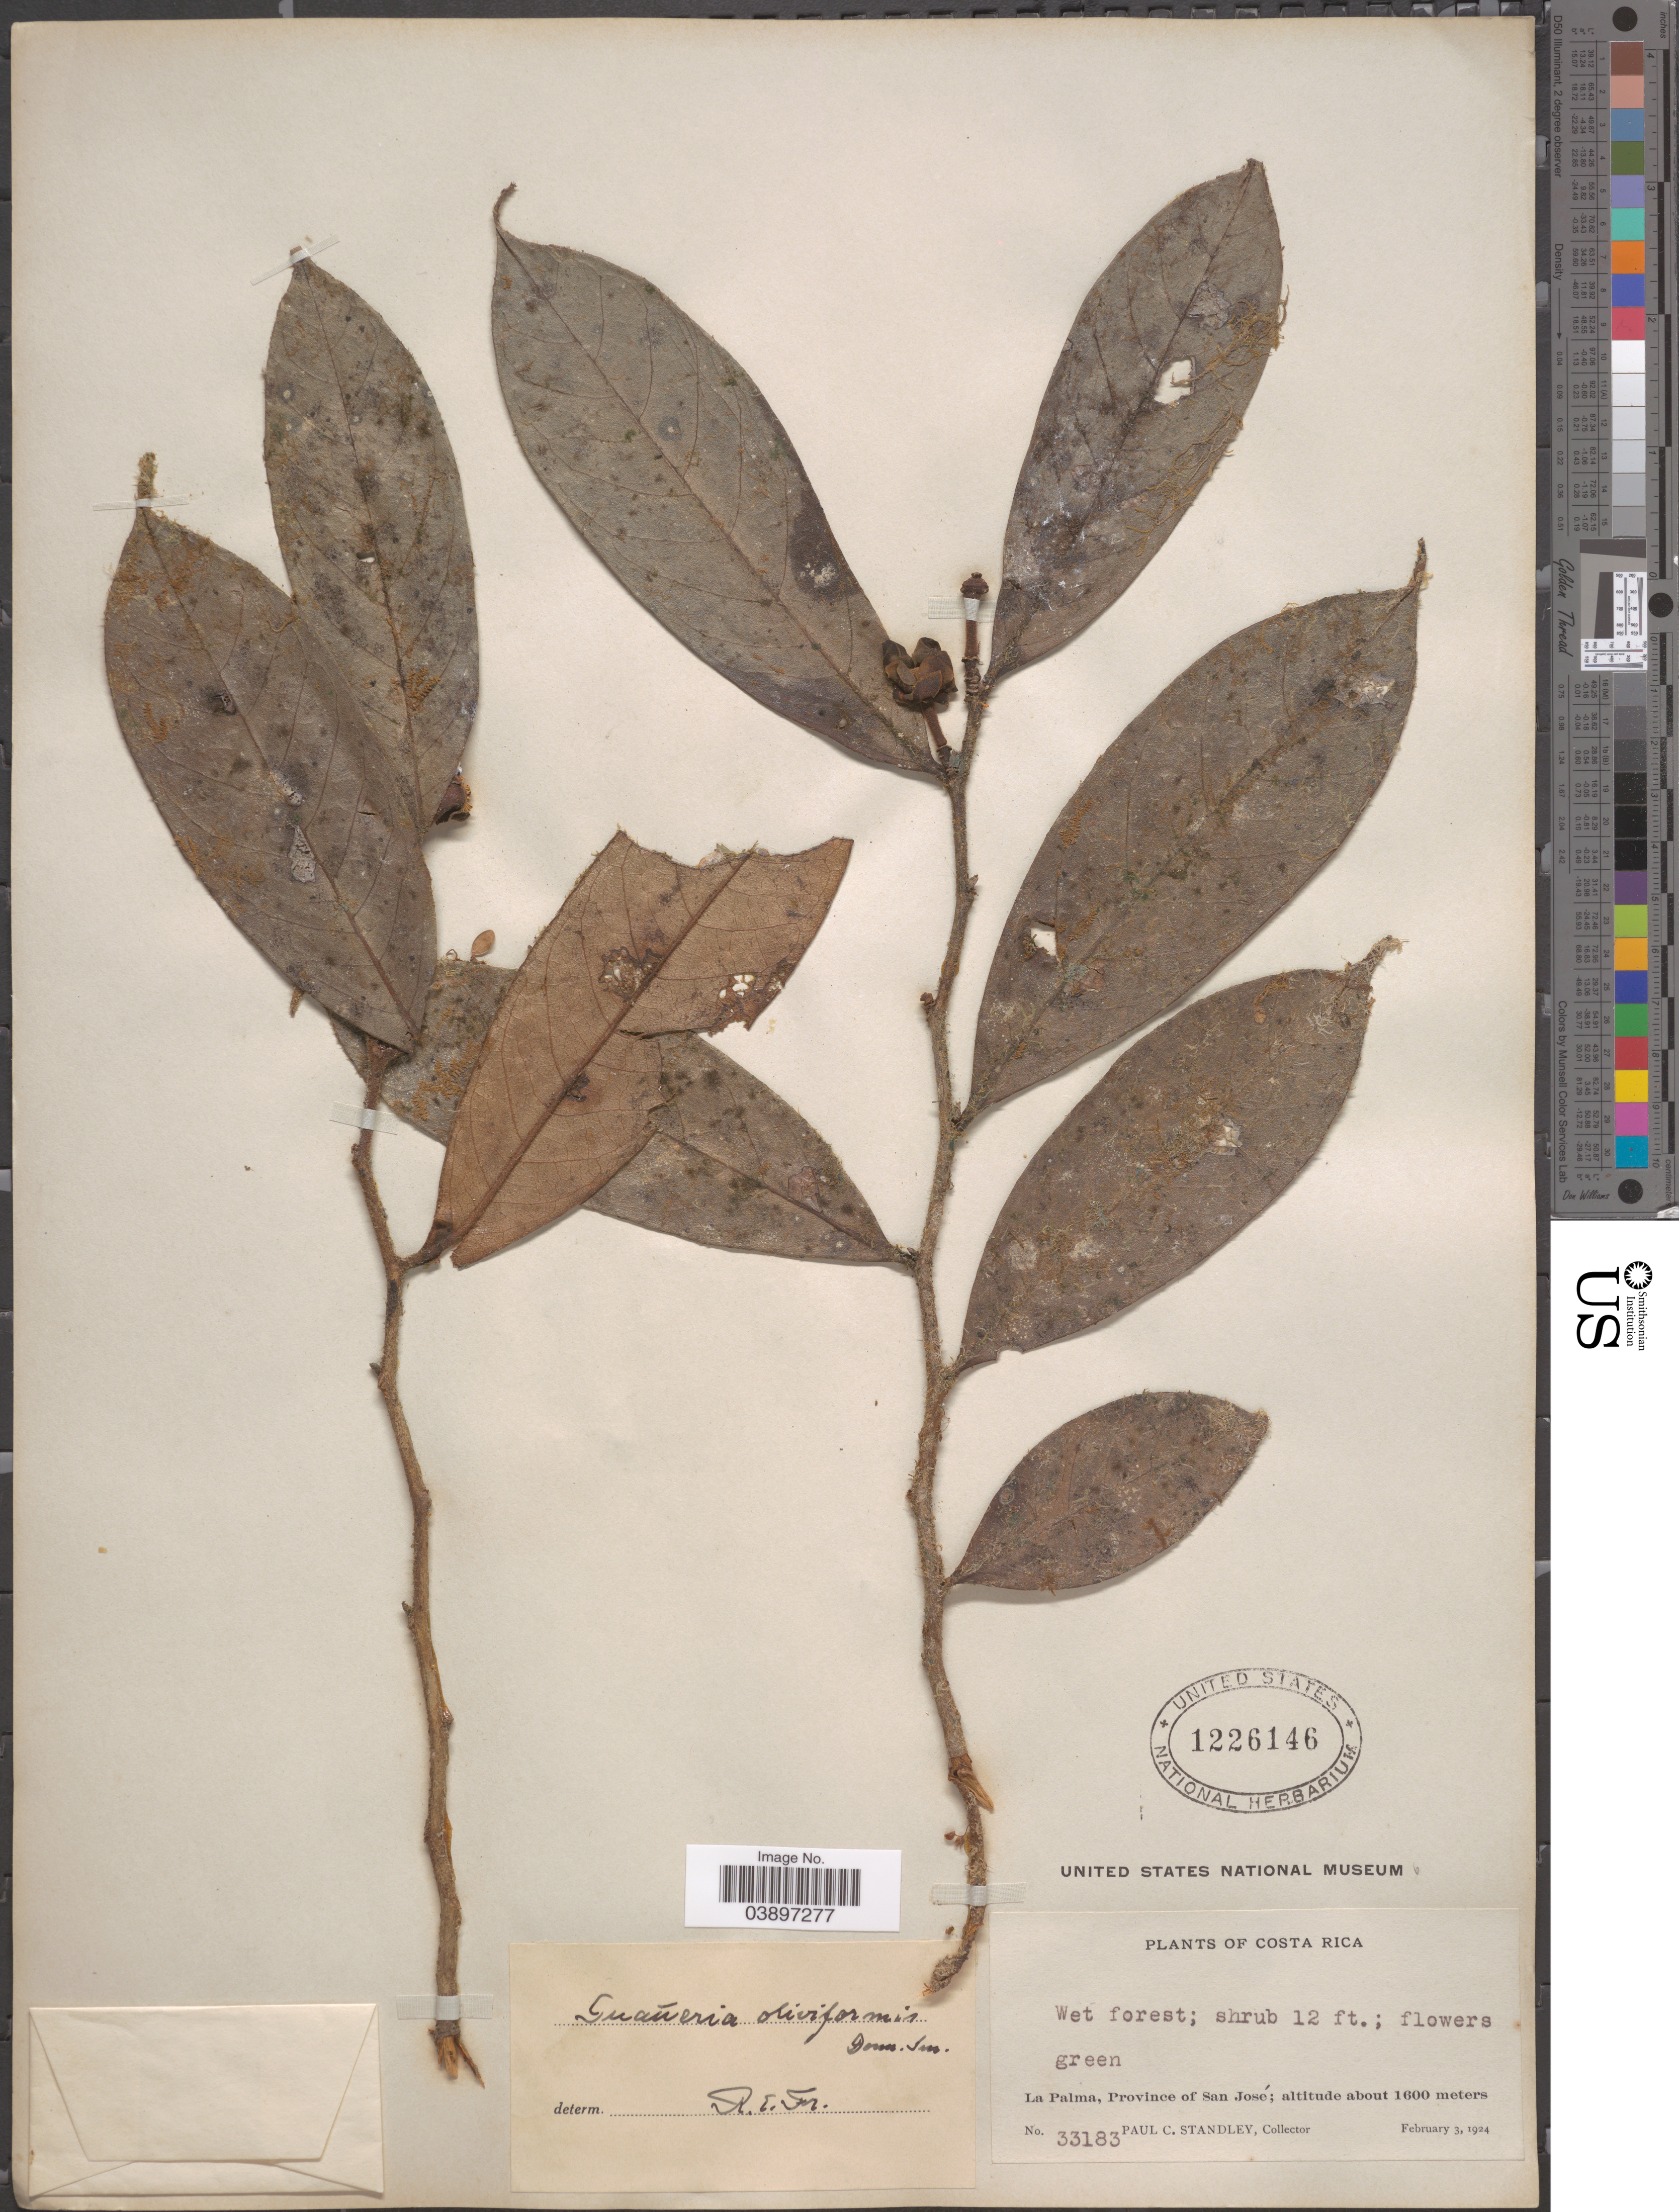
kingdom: Plantae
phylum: Tracheophyta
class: Magnoliopsida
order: Magnoliales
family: Annonaceae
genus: Guatteria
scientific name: Guatteria oliviformis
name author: Donn. Sm.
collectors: P. C. Standley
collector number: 33183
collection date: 1924-02-03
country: Costa Rica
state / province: San José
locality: La Palma.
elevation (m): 1600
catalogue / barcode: US 1226146